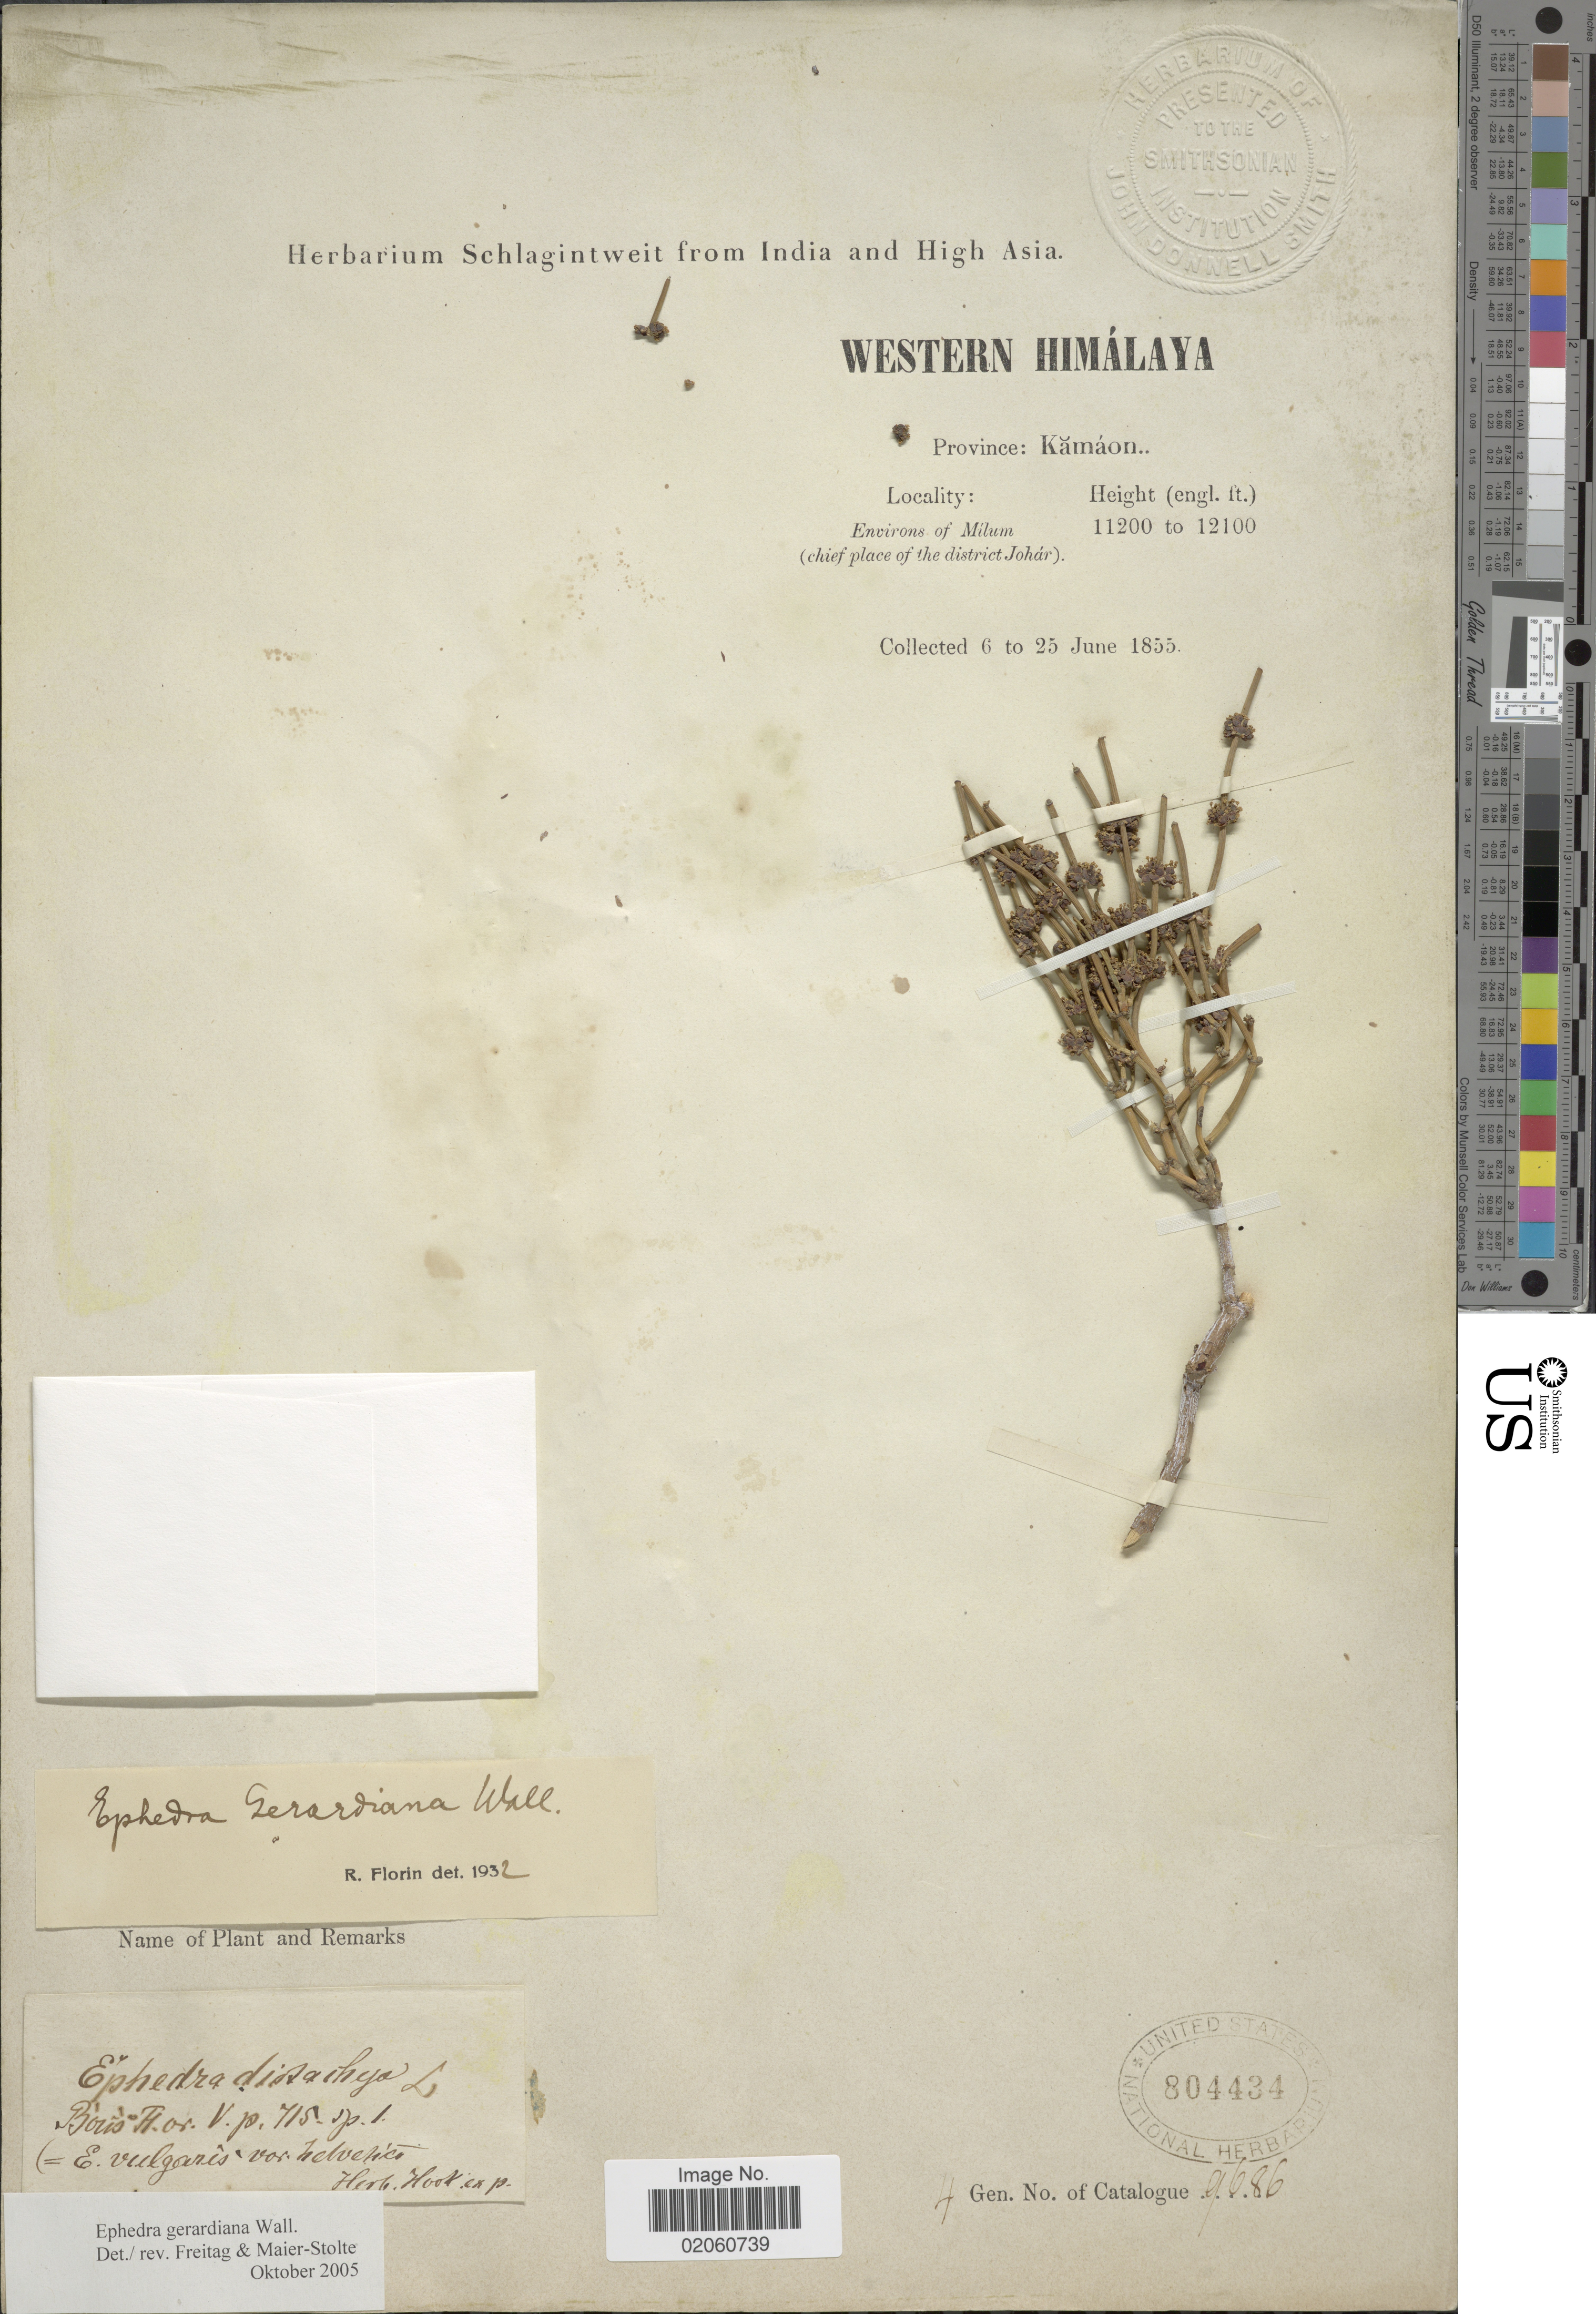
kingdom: Plantae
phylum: Tracheophyta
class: Gnetopsida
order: Ephedrales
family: Ephedraceae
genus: Ephedra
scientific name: Ephedra gerardiana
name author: Wall. ex Klotzsch & Garcke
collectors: ex herb. Schlagintweit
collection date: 1855-06-06/1855-06-25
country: India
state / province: Uttarakhand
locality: Western Himálaya, Province Kamaon, Environs of M'lum (chief place of the district Johár)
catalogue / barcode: US 804434